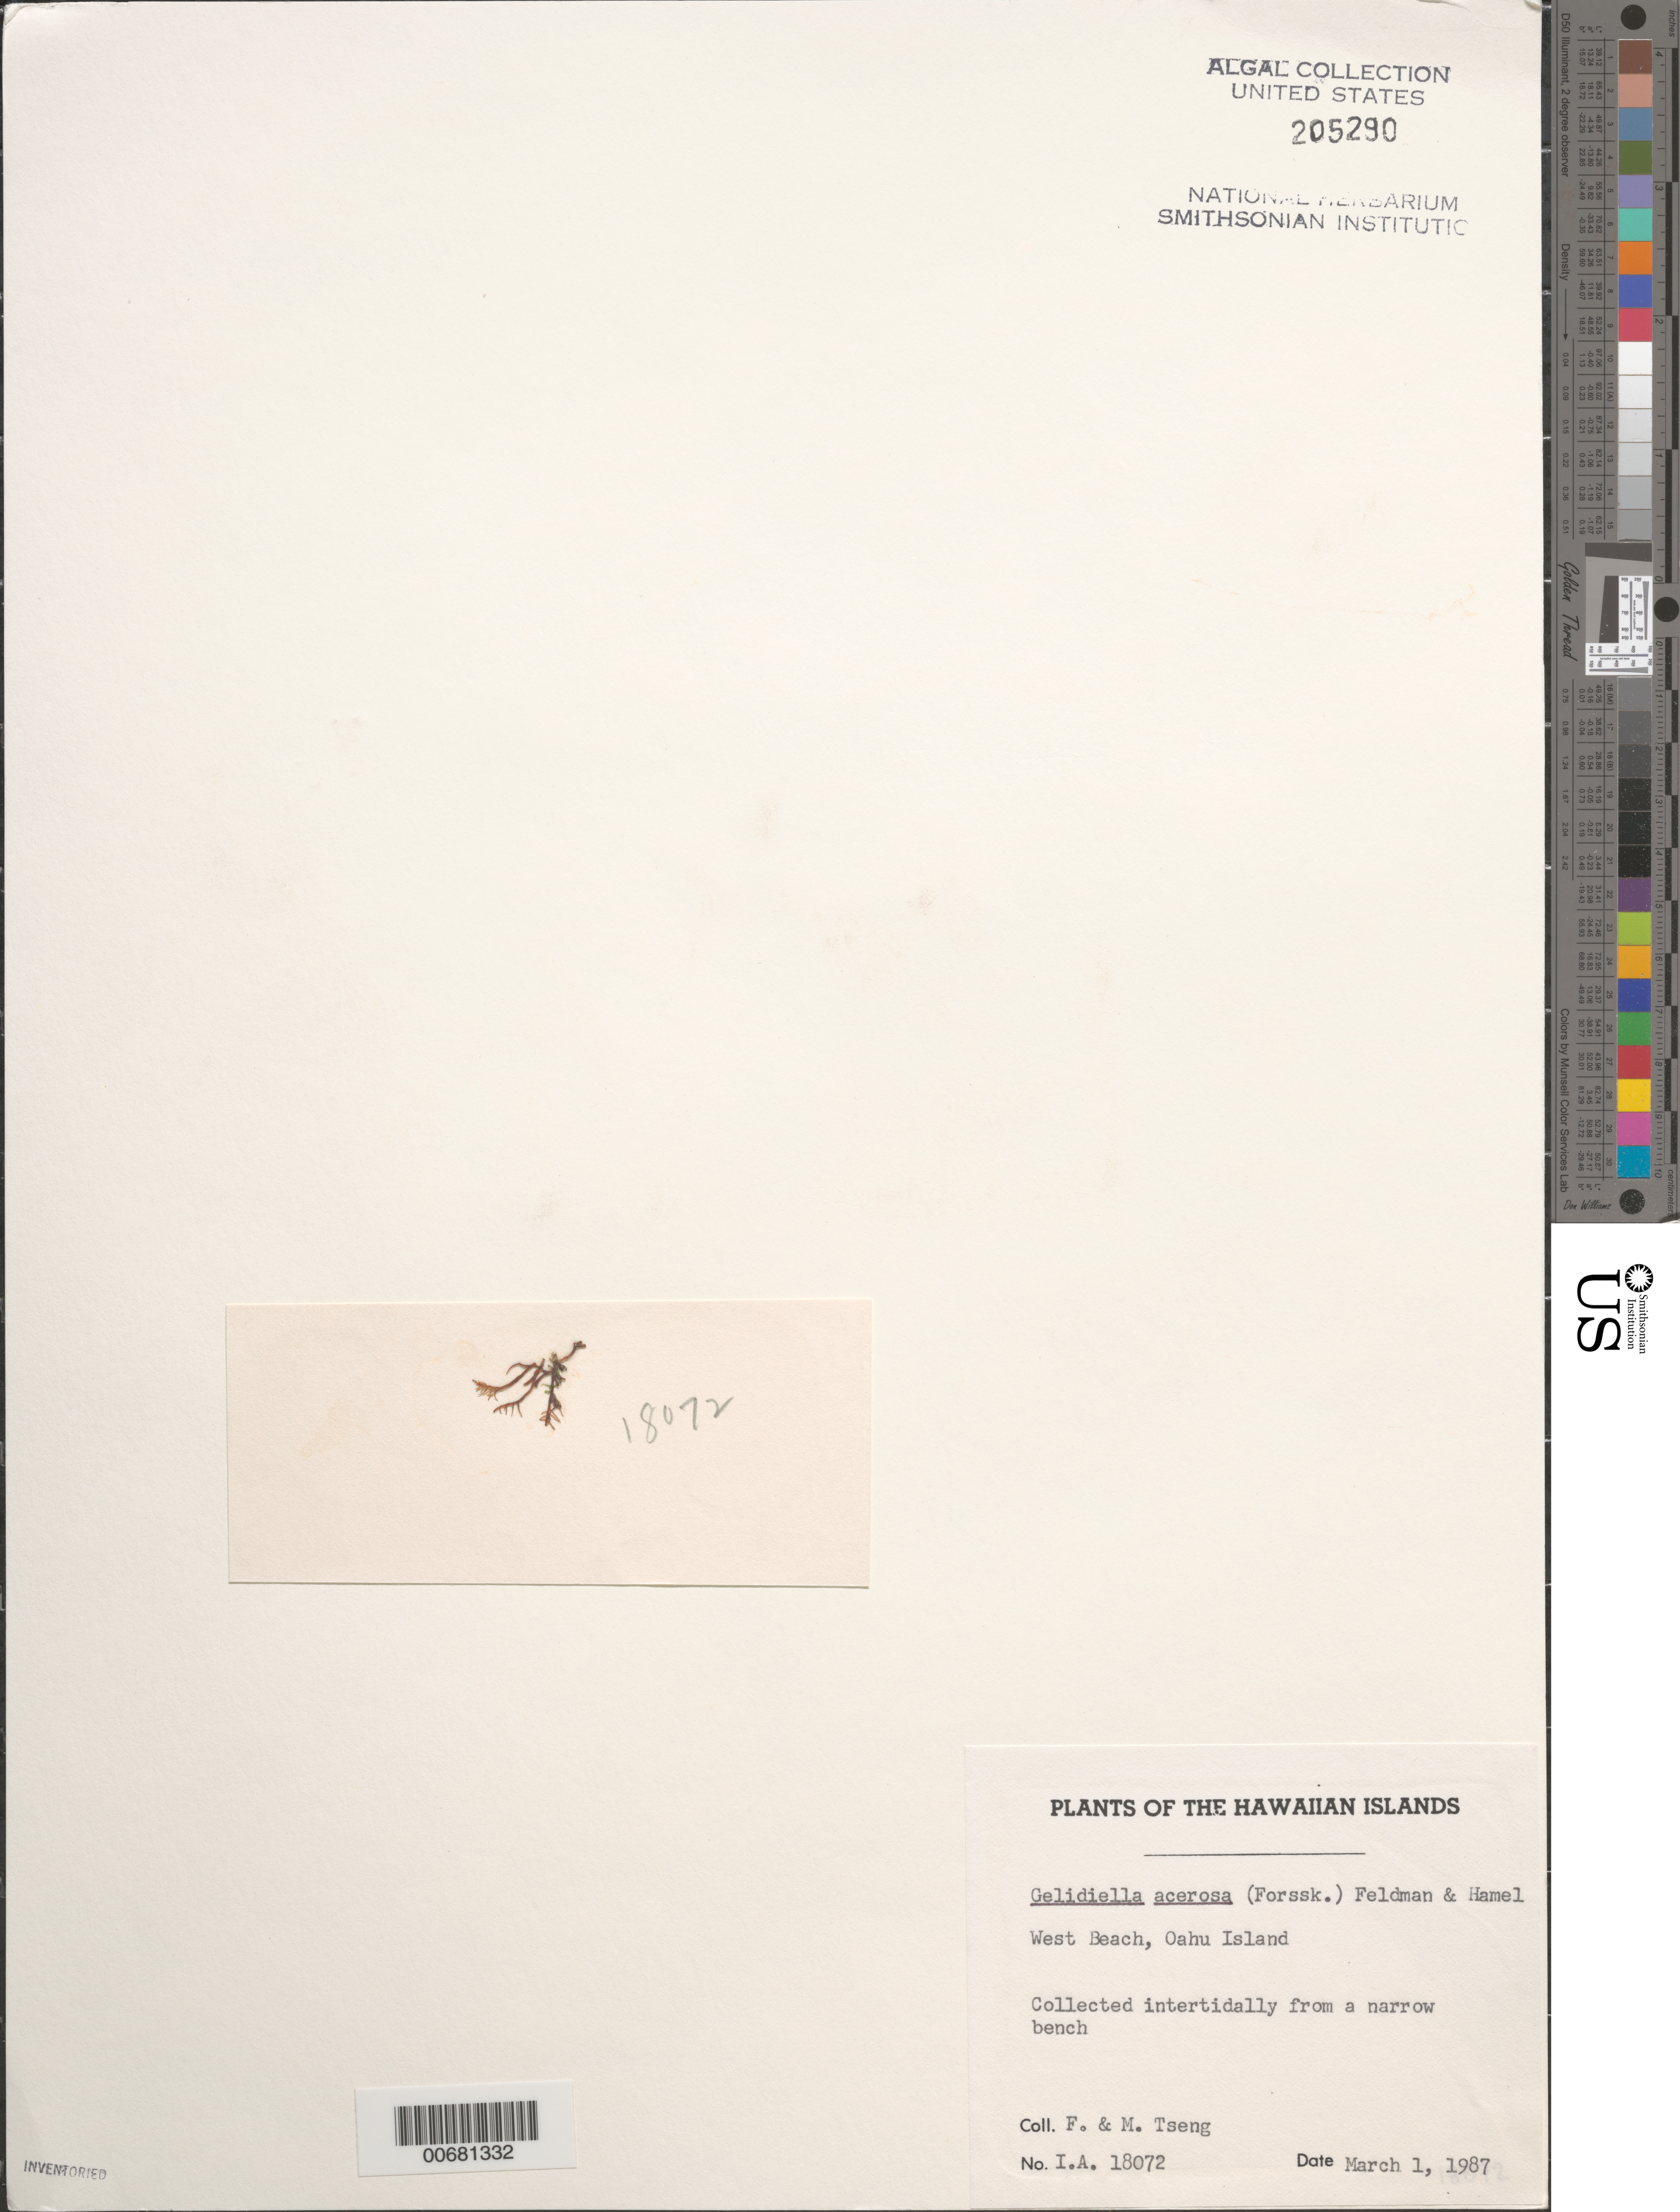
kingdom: Plantae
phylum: Rhodophyta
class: Florideophyceae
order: Gelidiales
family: Gelidiellaceae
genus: Gelidiella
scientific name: Gelidiella acerosa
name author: (Forssk.) Feldmann & G. Hamel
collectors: F. Tseng & M. Tseng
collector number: IAA 18072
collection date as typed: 01 Mar 1987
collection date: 1987-03-01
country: United States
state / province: Hawaii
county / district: Honolulu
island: Oahu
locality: West Beach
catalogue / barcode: US 205290